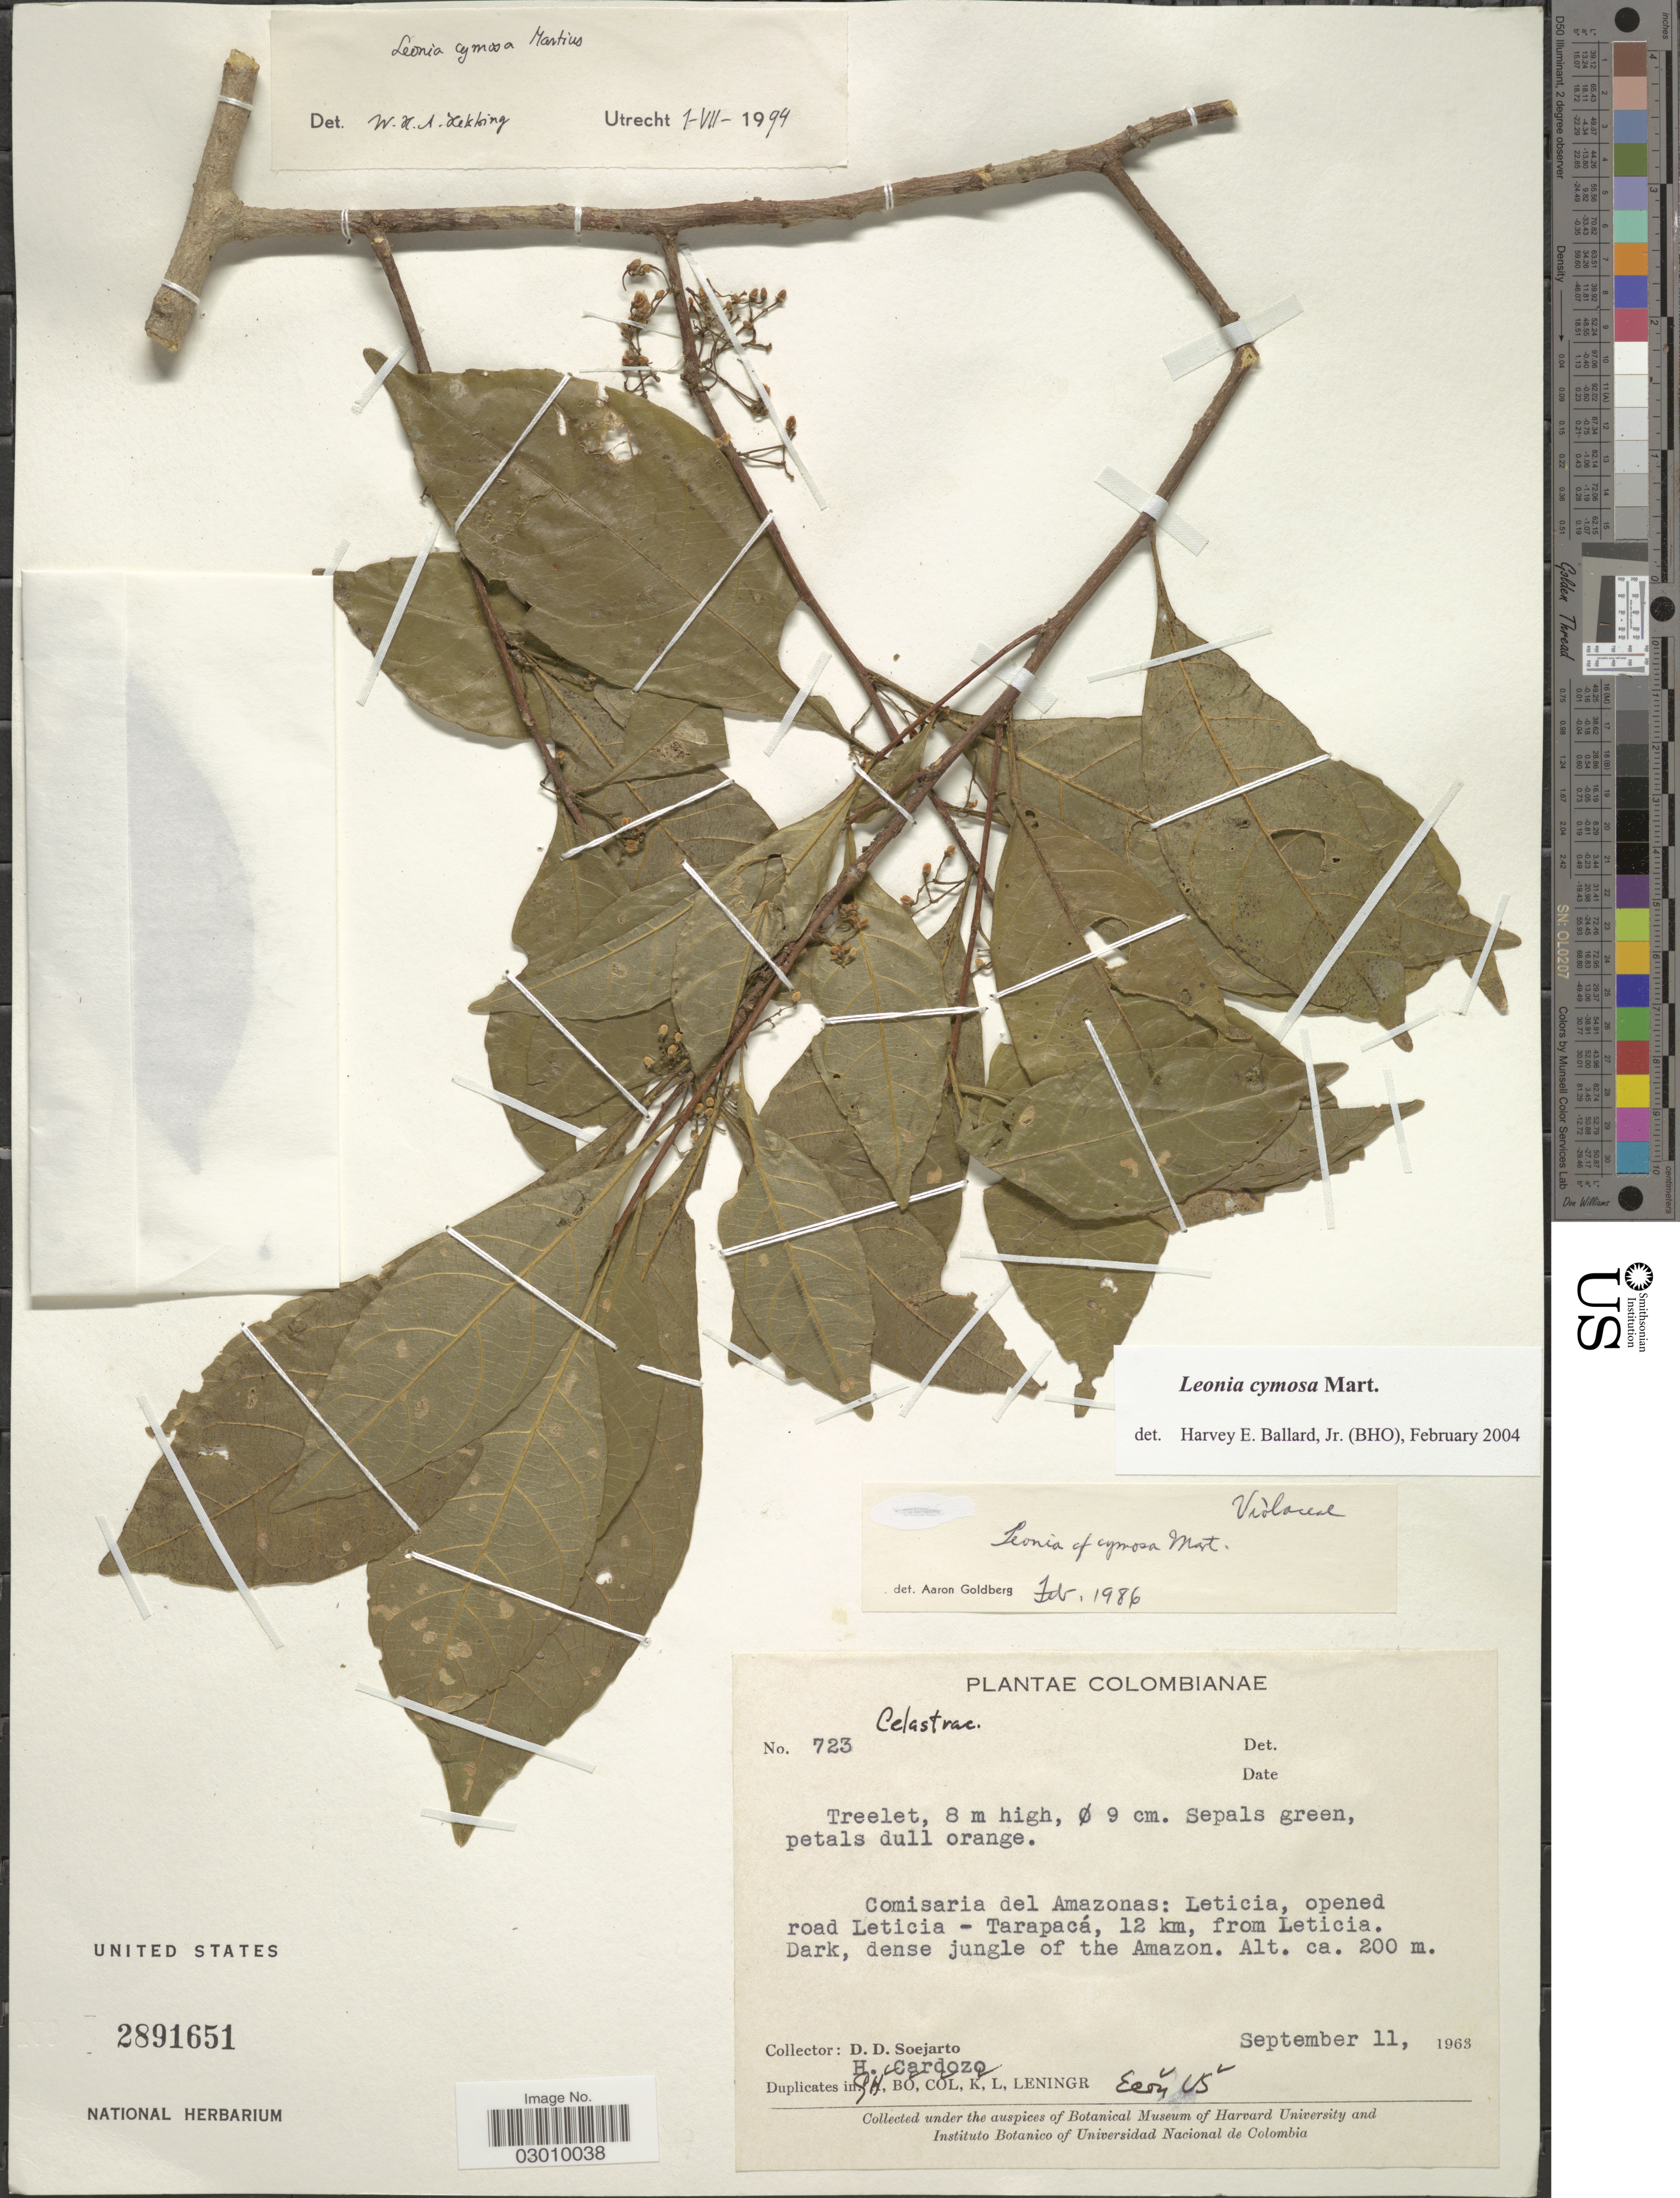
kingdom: Plantae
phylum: Tracheophyta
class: Magnoliopsida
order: Malpighiales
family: Violaceae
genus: Leonia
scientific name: Leonia cymosa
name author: Mart.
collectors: H. Cardozo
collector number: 723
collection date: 1963-09-11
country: Colombia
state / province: Amazônas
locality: Comisaria del Amazonas: Leticia, opened road Leticia - Tarapacá, 12 km. from Leticia.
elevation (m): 200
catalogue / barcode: US 2891651